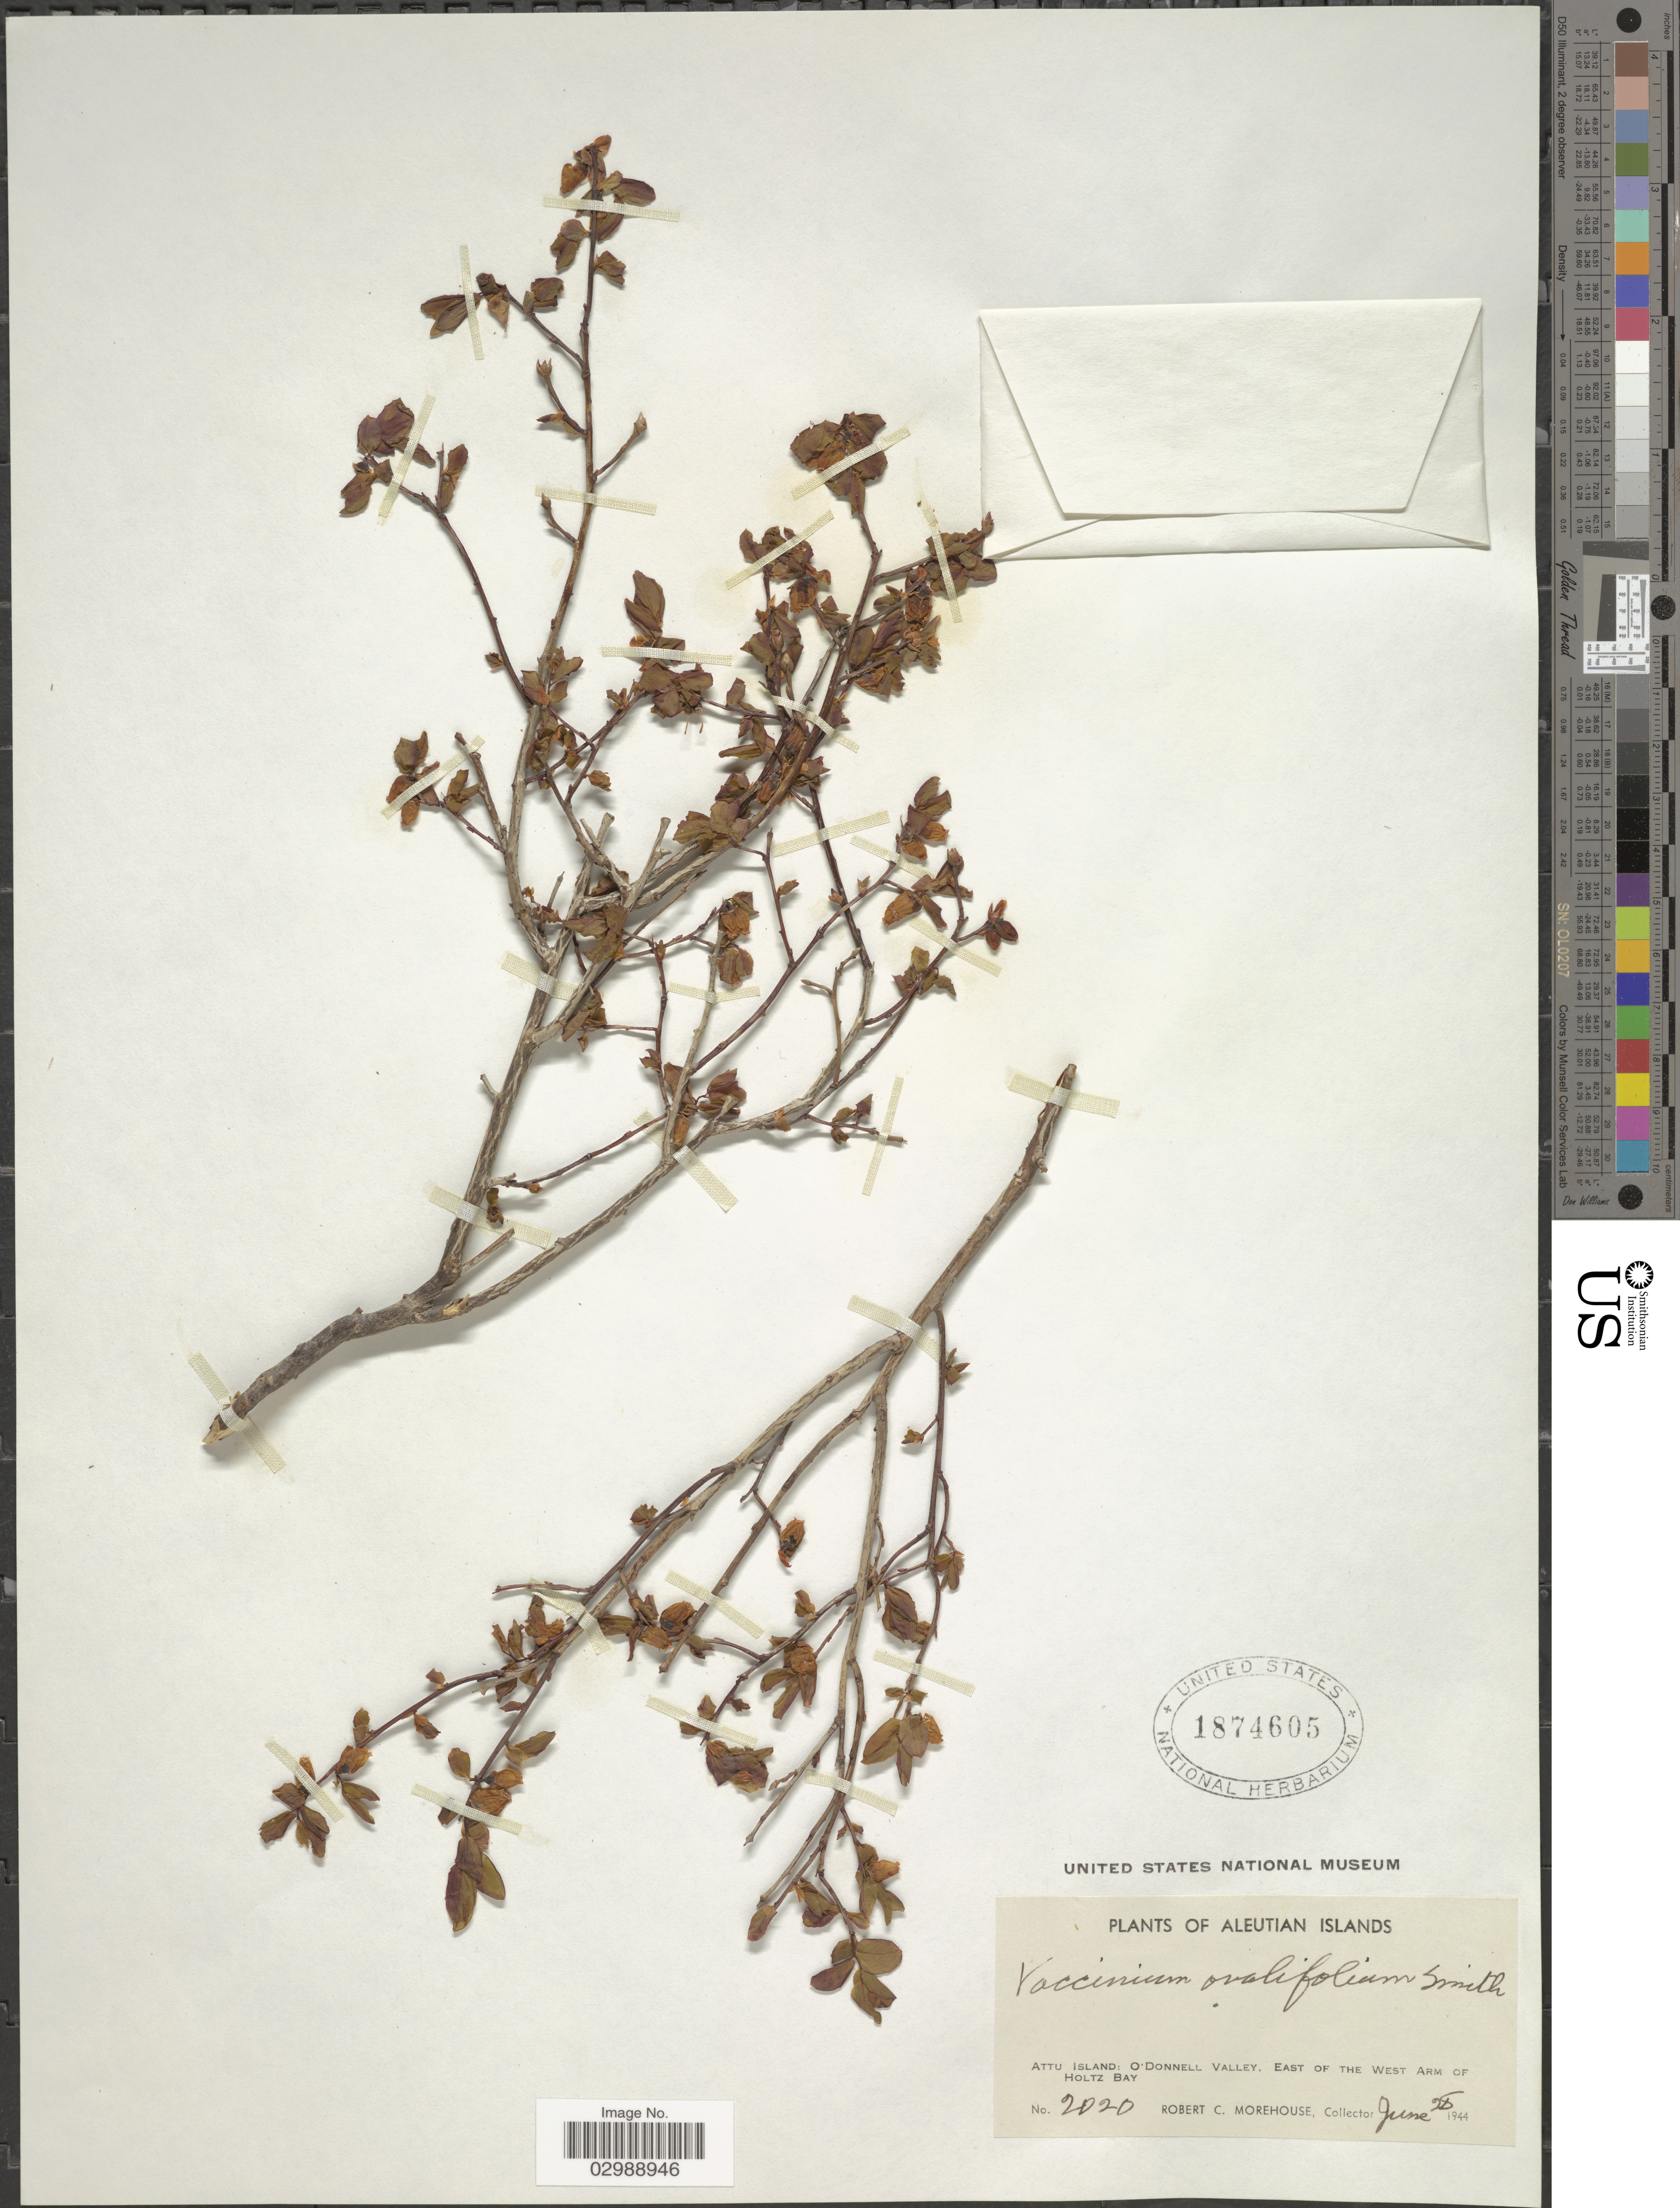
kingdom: Plantae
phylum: Tracheophyta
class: Magnoliopsida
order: Ericales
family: Ericaceae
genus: Vaccinium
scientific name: Vaccinium ovalifolium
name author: Sm.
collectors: R. Morehouse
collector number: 2020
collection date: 1944-06-28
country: United States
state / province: Alaska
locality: Aleutian Islands. Attu Island: O'Donnell Valley, east of the West Arm of Holtz Bay.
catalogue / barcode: US 1874605